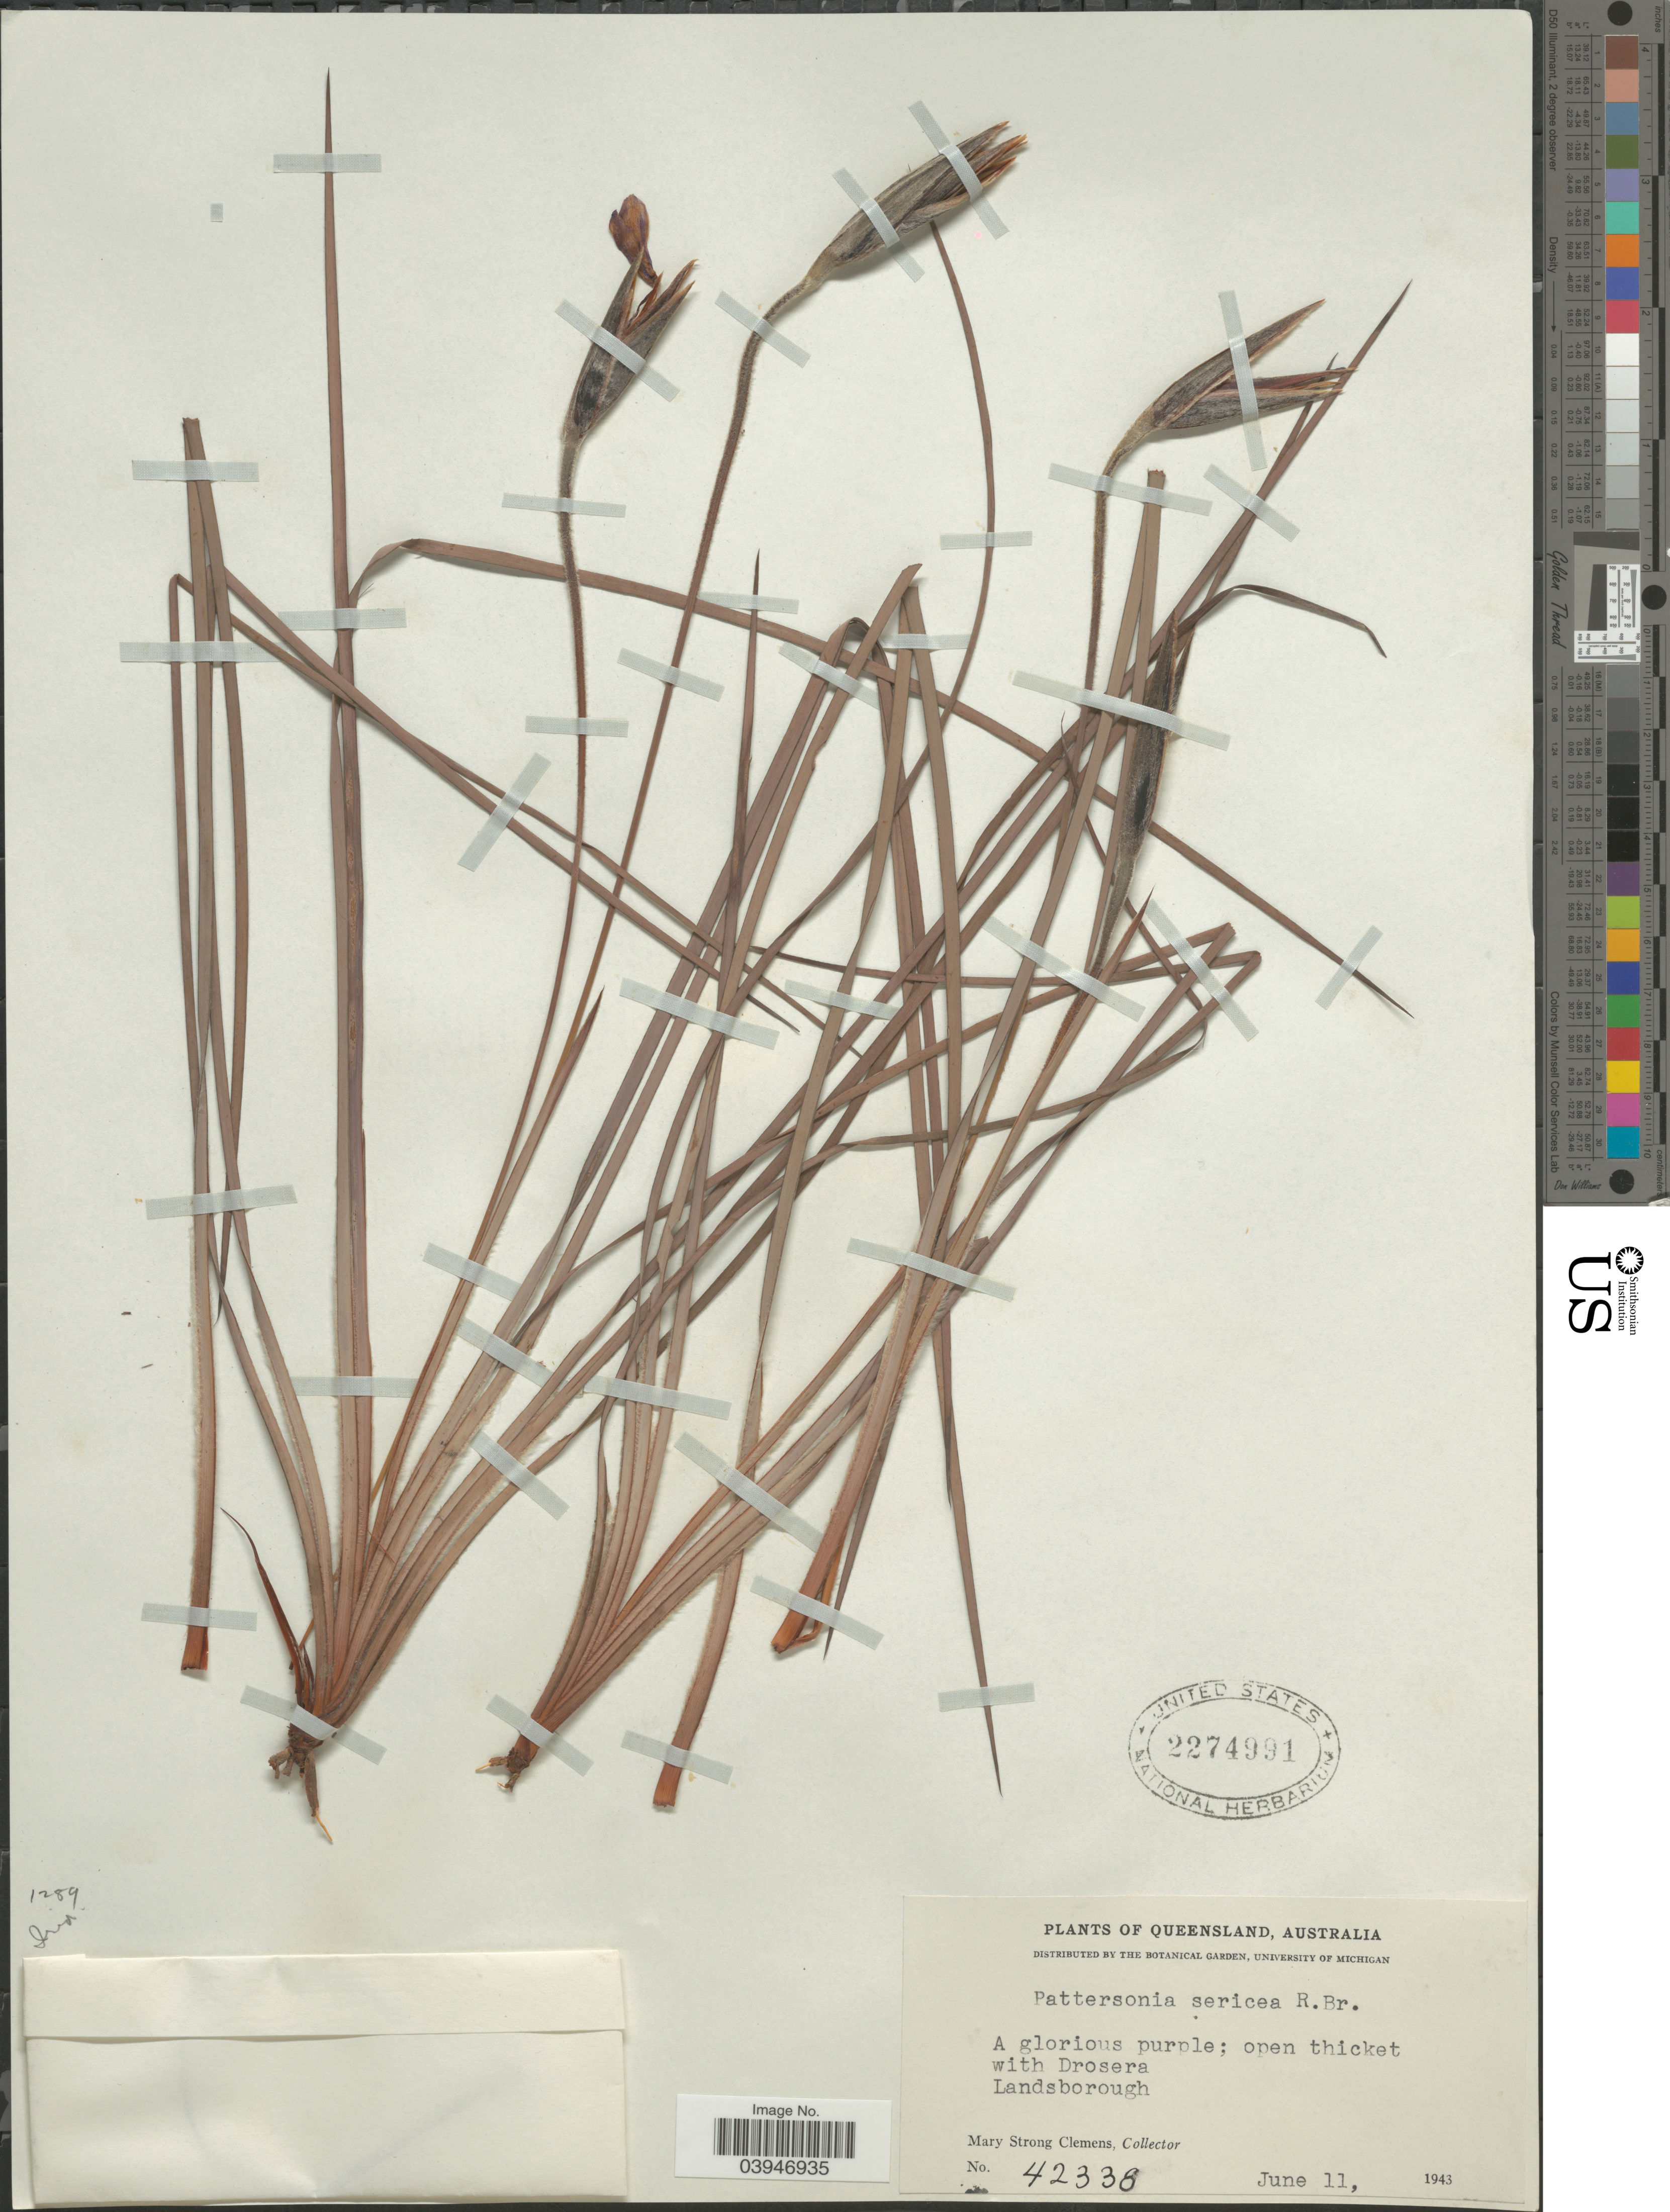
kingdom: Plantae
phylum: Tracheophyta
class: Liliopsida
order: Asparagales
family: Iridaceae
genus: Patersonia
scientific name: Patersonia sericea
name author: R. Br.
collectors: M. S. Clemens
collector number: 42338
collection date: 1943-06-11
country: Australia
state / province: Queensland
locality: Landsborough.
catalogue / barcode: US 2274991